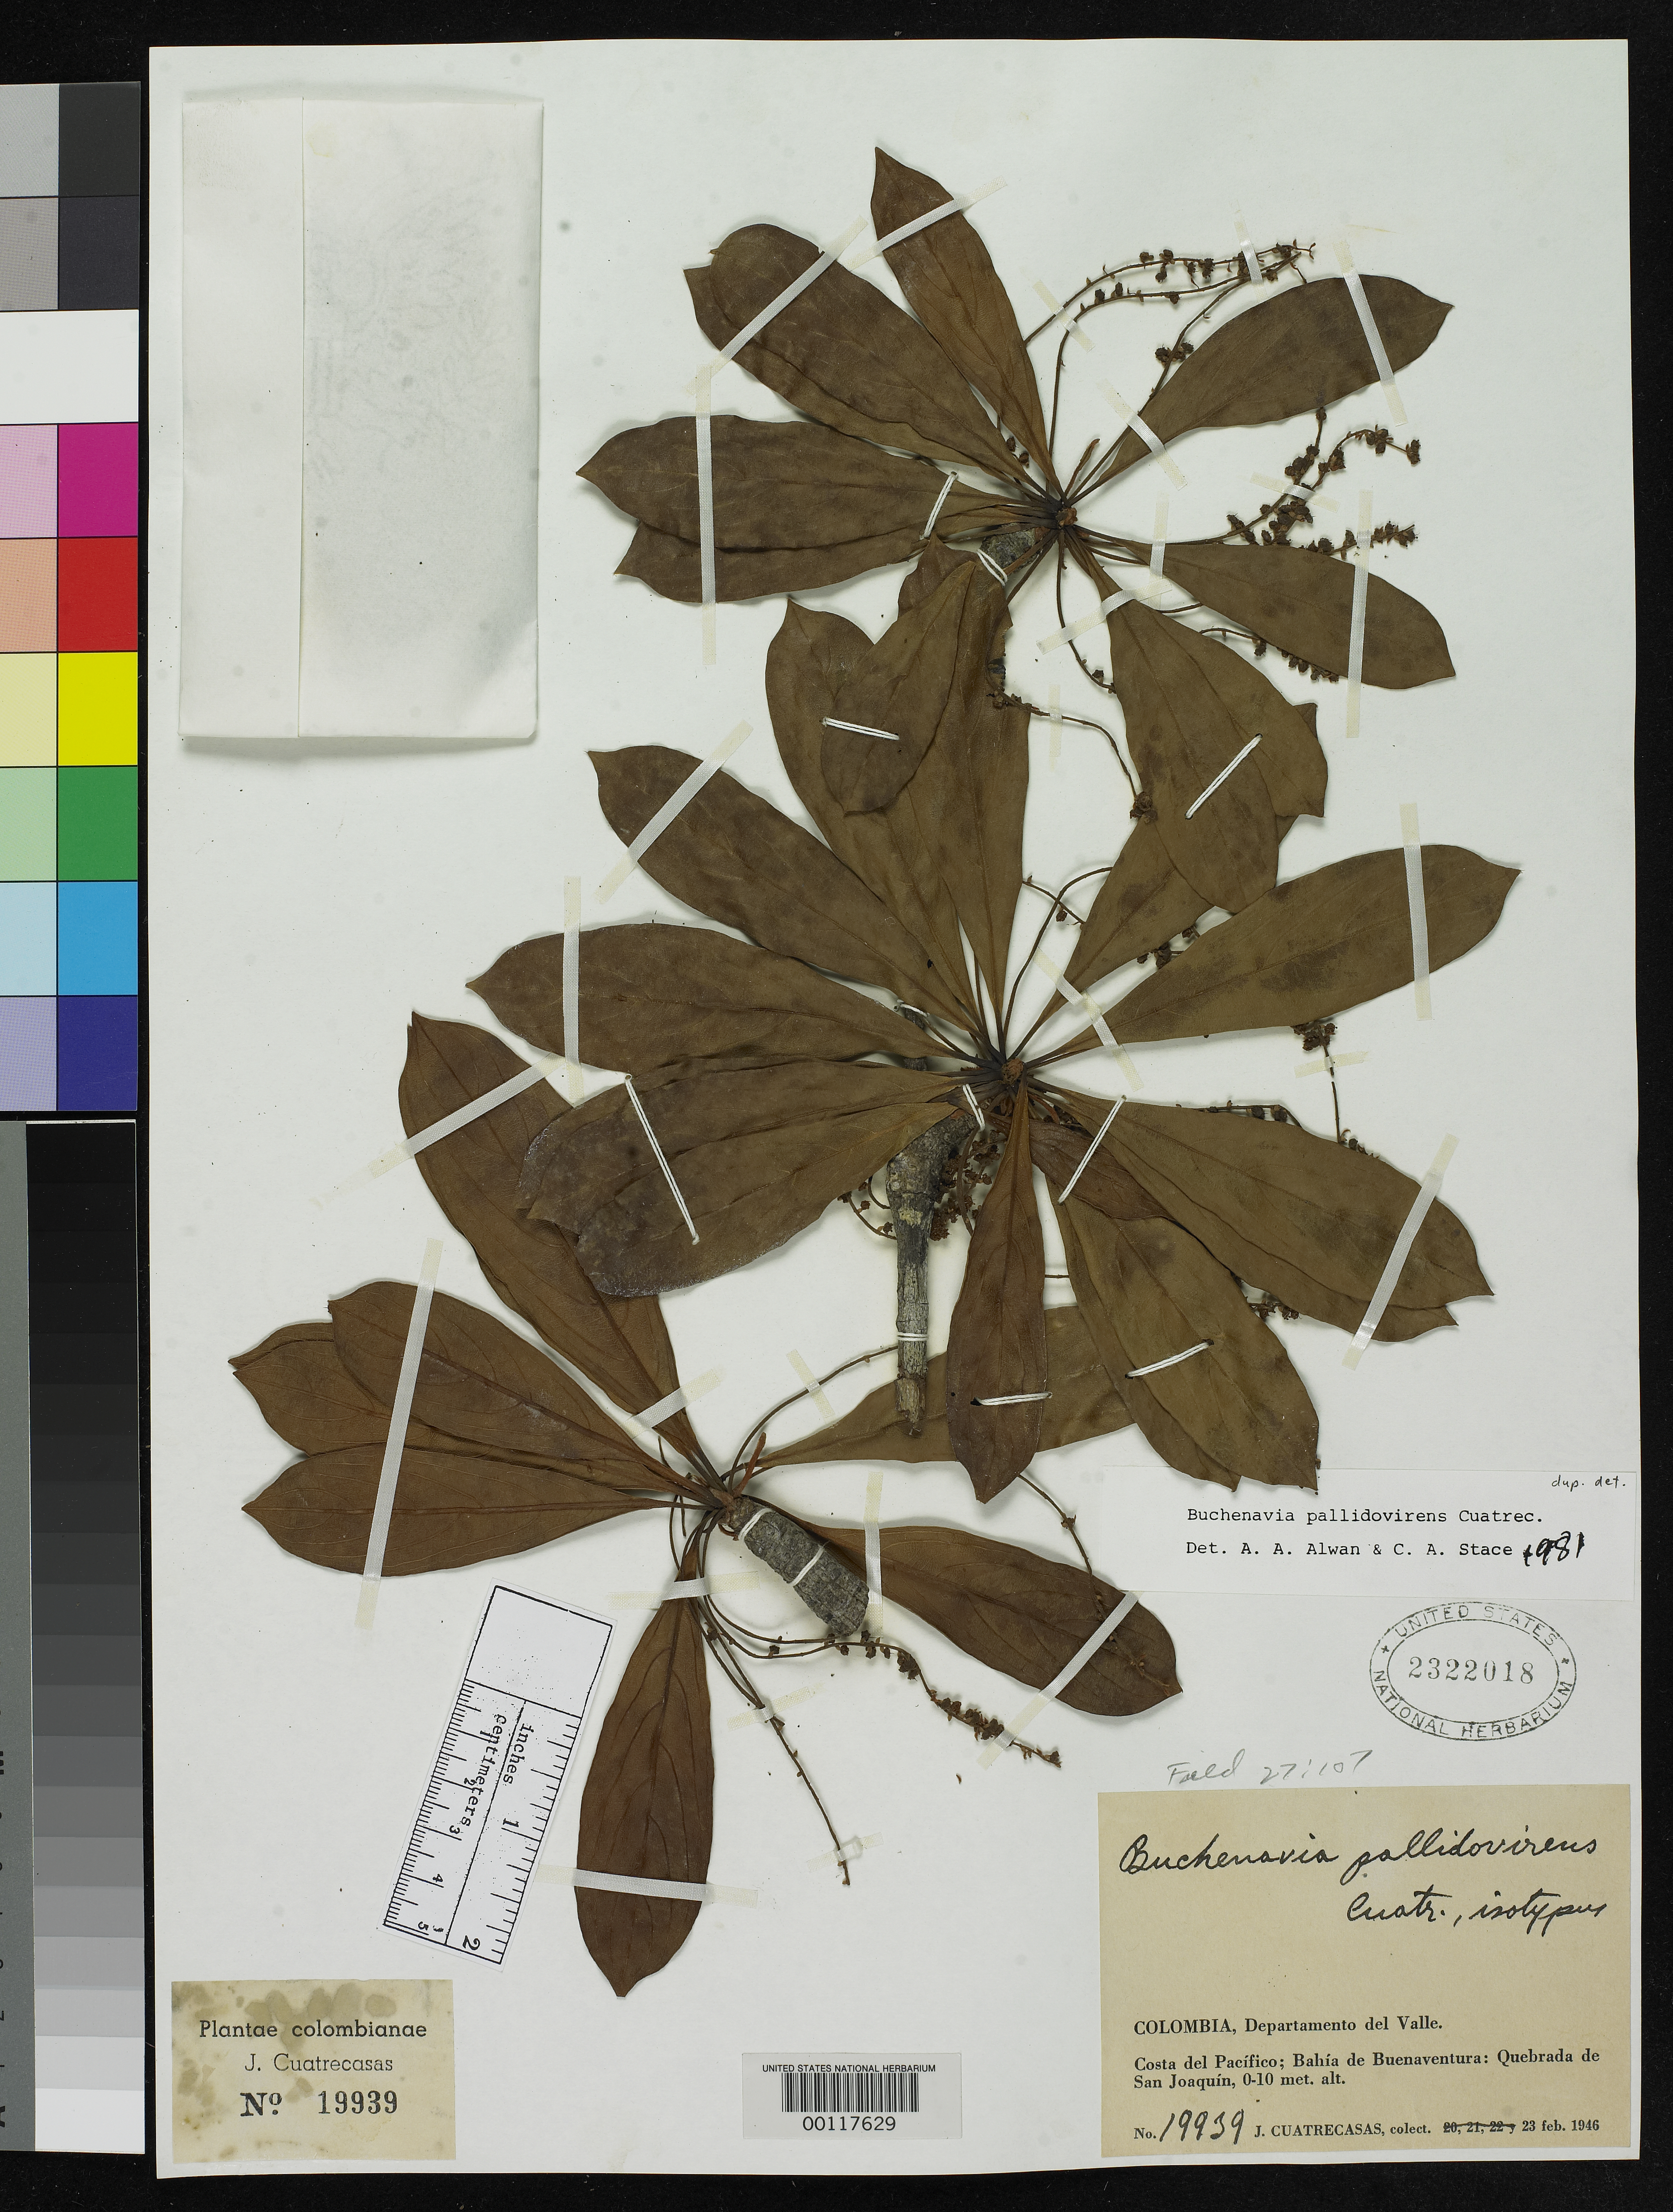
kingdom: Plantae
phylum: Tracheophyta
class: Magnoliopsida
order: Myrtales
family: Combretaceae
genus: Buchenavia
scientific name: Buchenavia pallidovirens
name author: Cuatrec.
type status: Isotype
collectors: J. Cuatrecasas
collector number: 19939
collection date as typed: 23 Feb 1946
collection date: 1946-02-23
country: Colombia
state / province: Valle del Cauca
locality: Pacific Coast, Bahia DeBuena Ventura.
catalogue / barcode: US 2322018